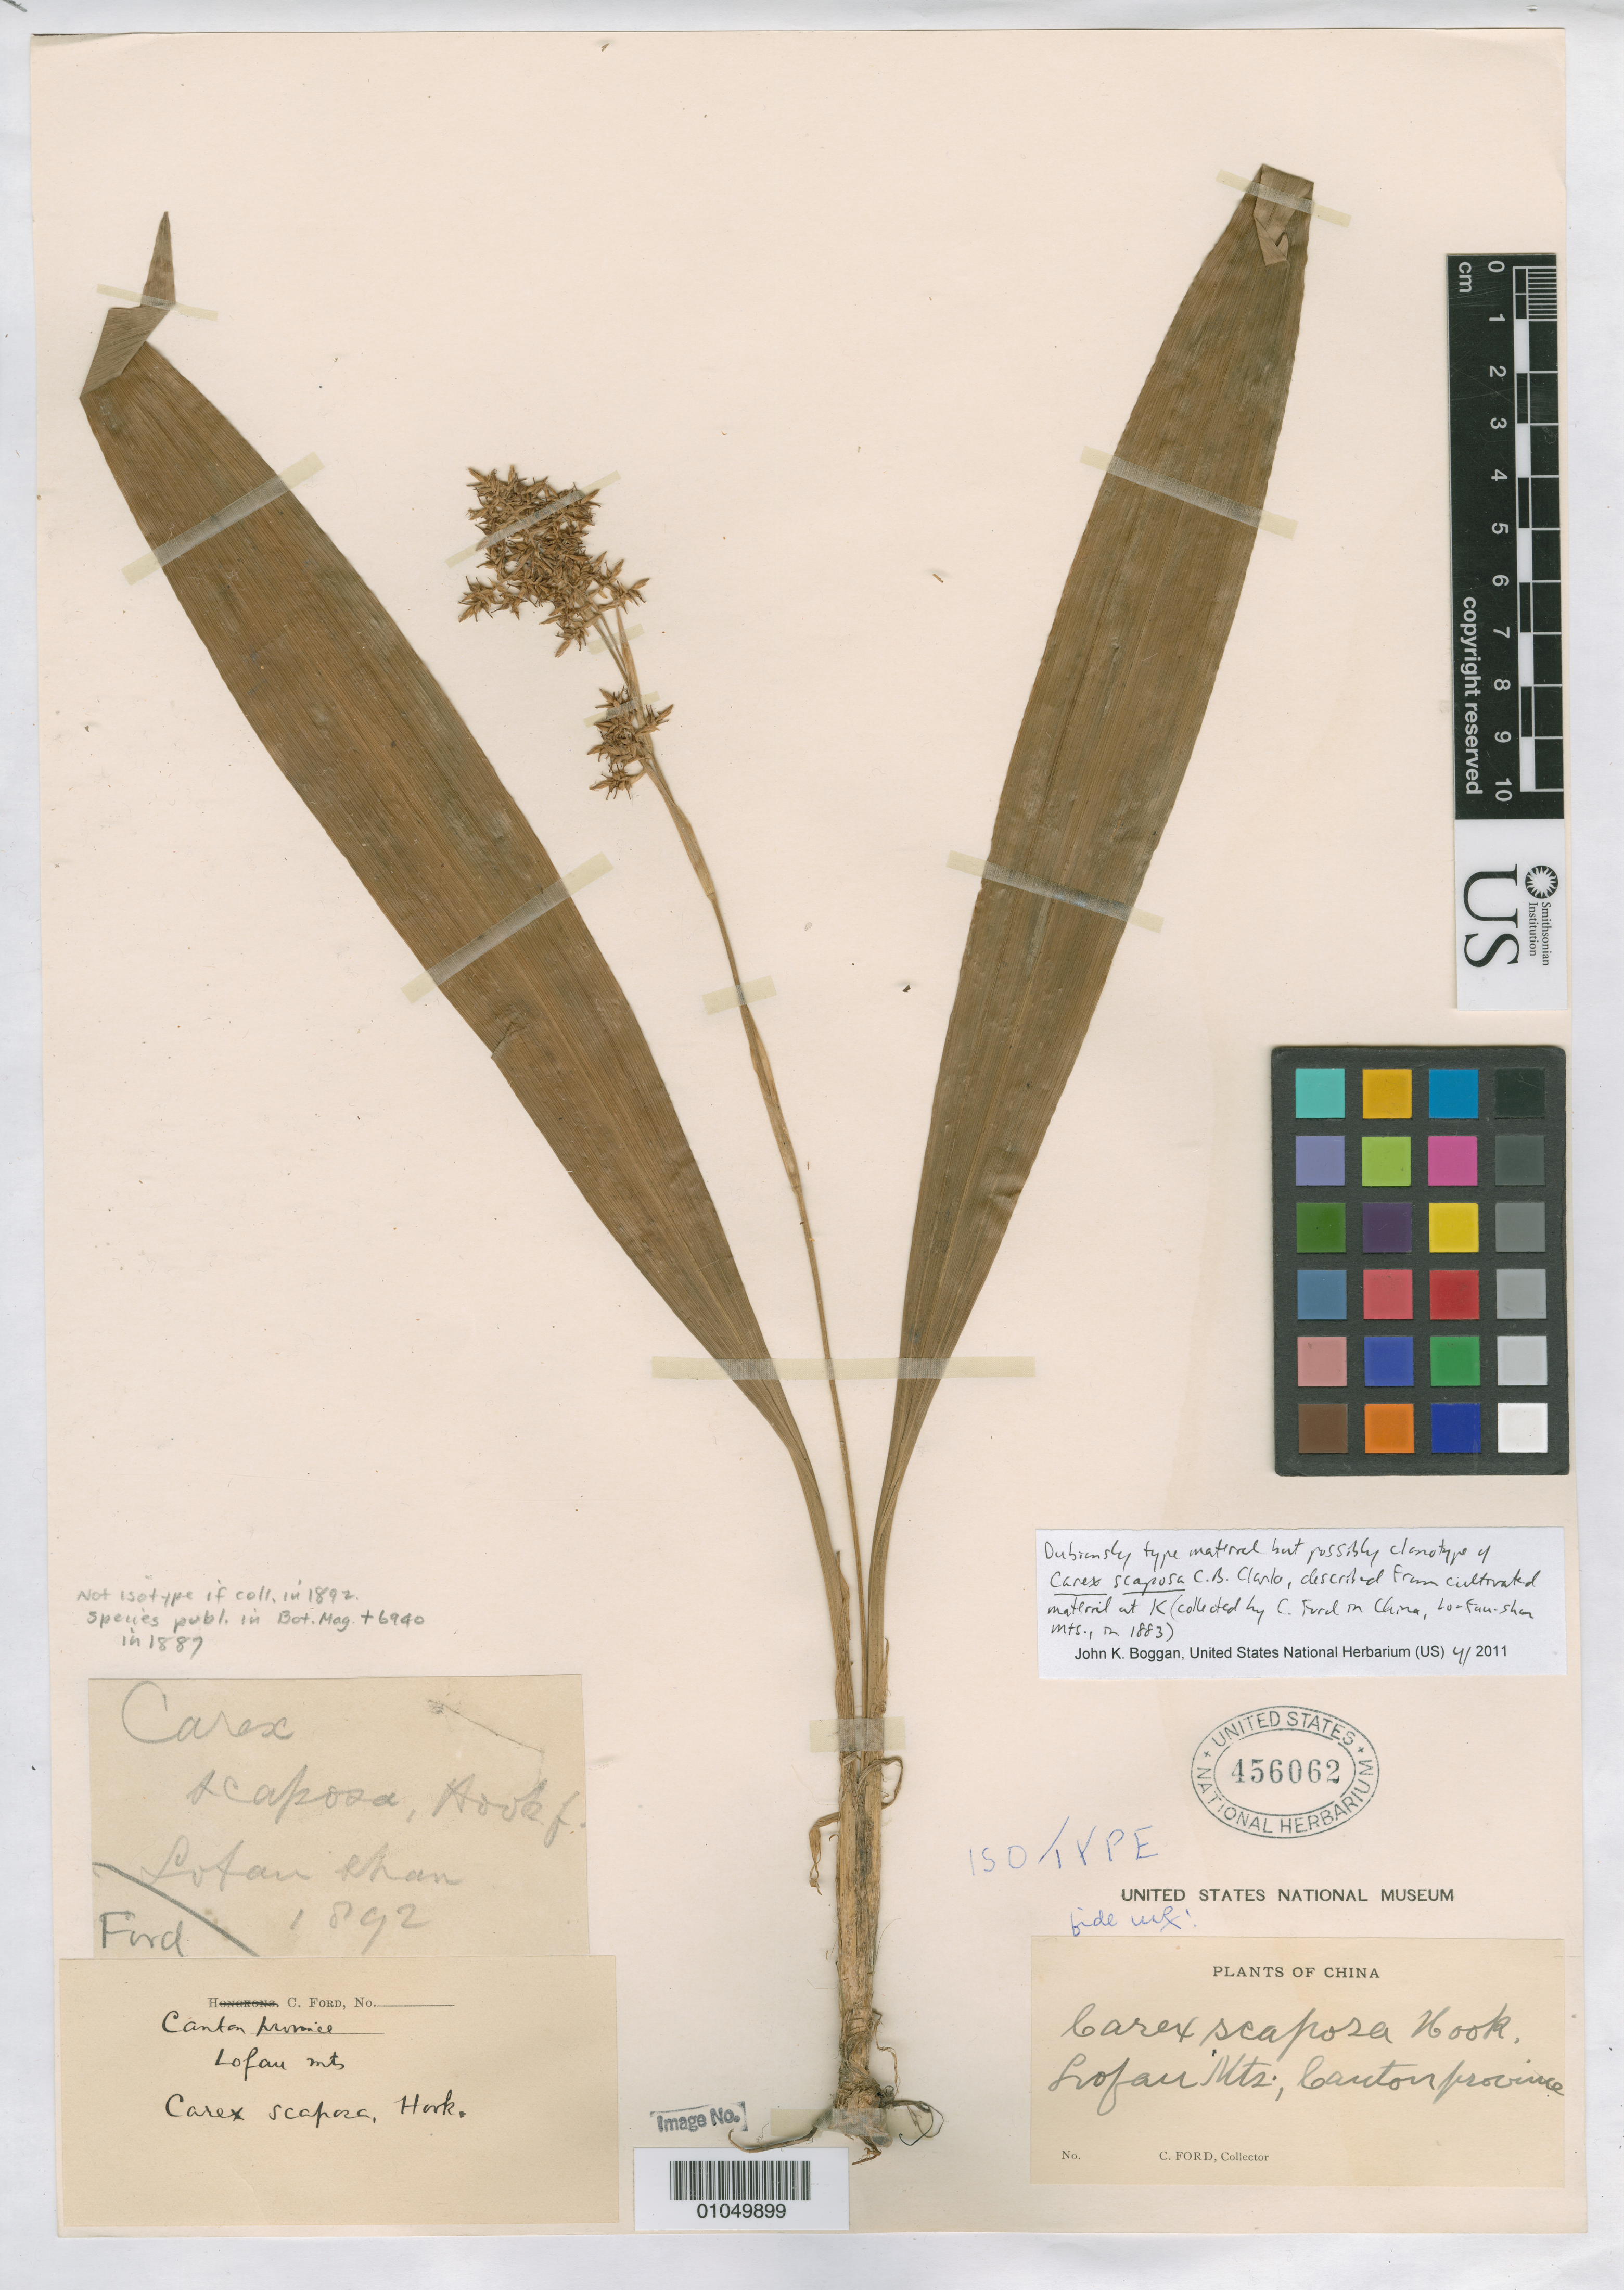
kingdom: Plantae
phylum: Tracheophyta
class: Liliopsida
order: Poales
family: Cyperaceae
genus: Carex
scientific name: Carex scaposa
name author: C.B. Clarke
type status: Possible Type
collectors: C. Ford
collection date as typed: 1892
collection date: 1892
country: China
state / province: Guangdong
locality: Canton Province, Lofau shan/Lofau Mts.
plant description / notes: Annotated as "Isotype" in unknown hand. Specimen apparently postdates publication of name and thus dubiously type material but possibly clonotype; species described from cultivated plants at K (collected by C. Ford in China, Lo-fau-shan Mts., 1883).; Possibly made from cultivated material.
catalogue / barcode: US 456062